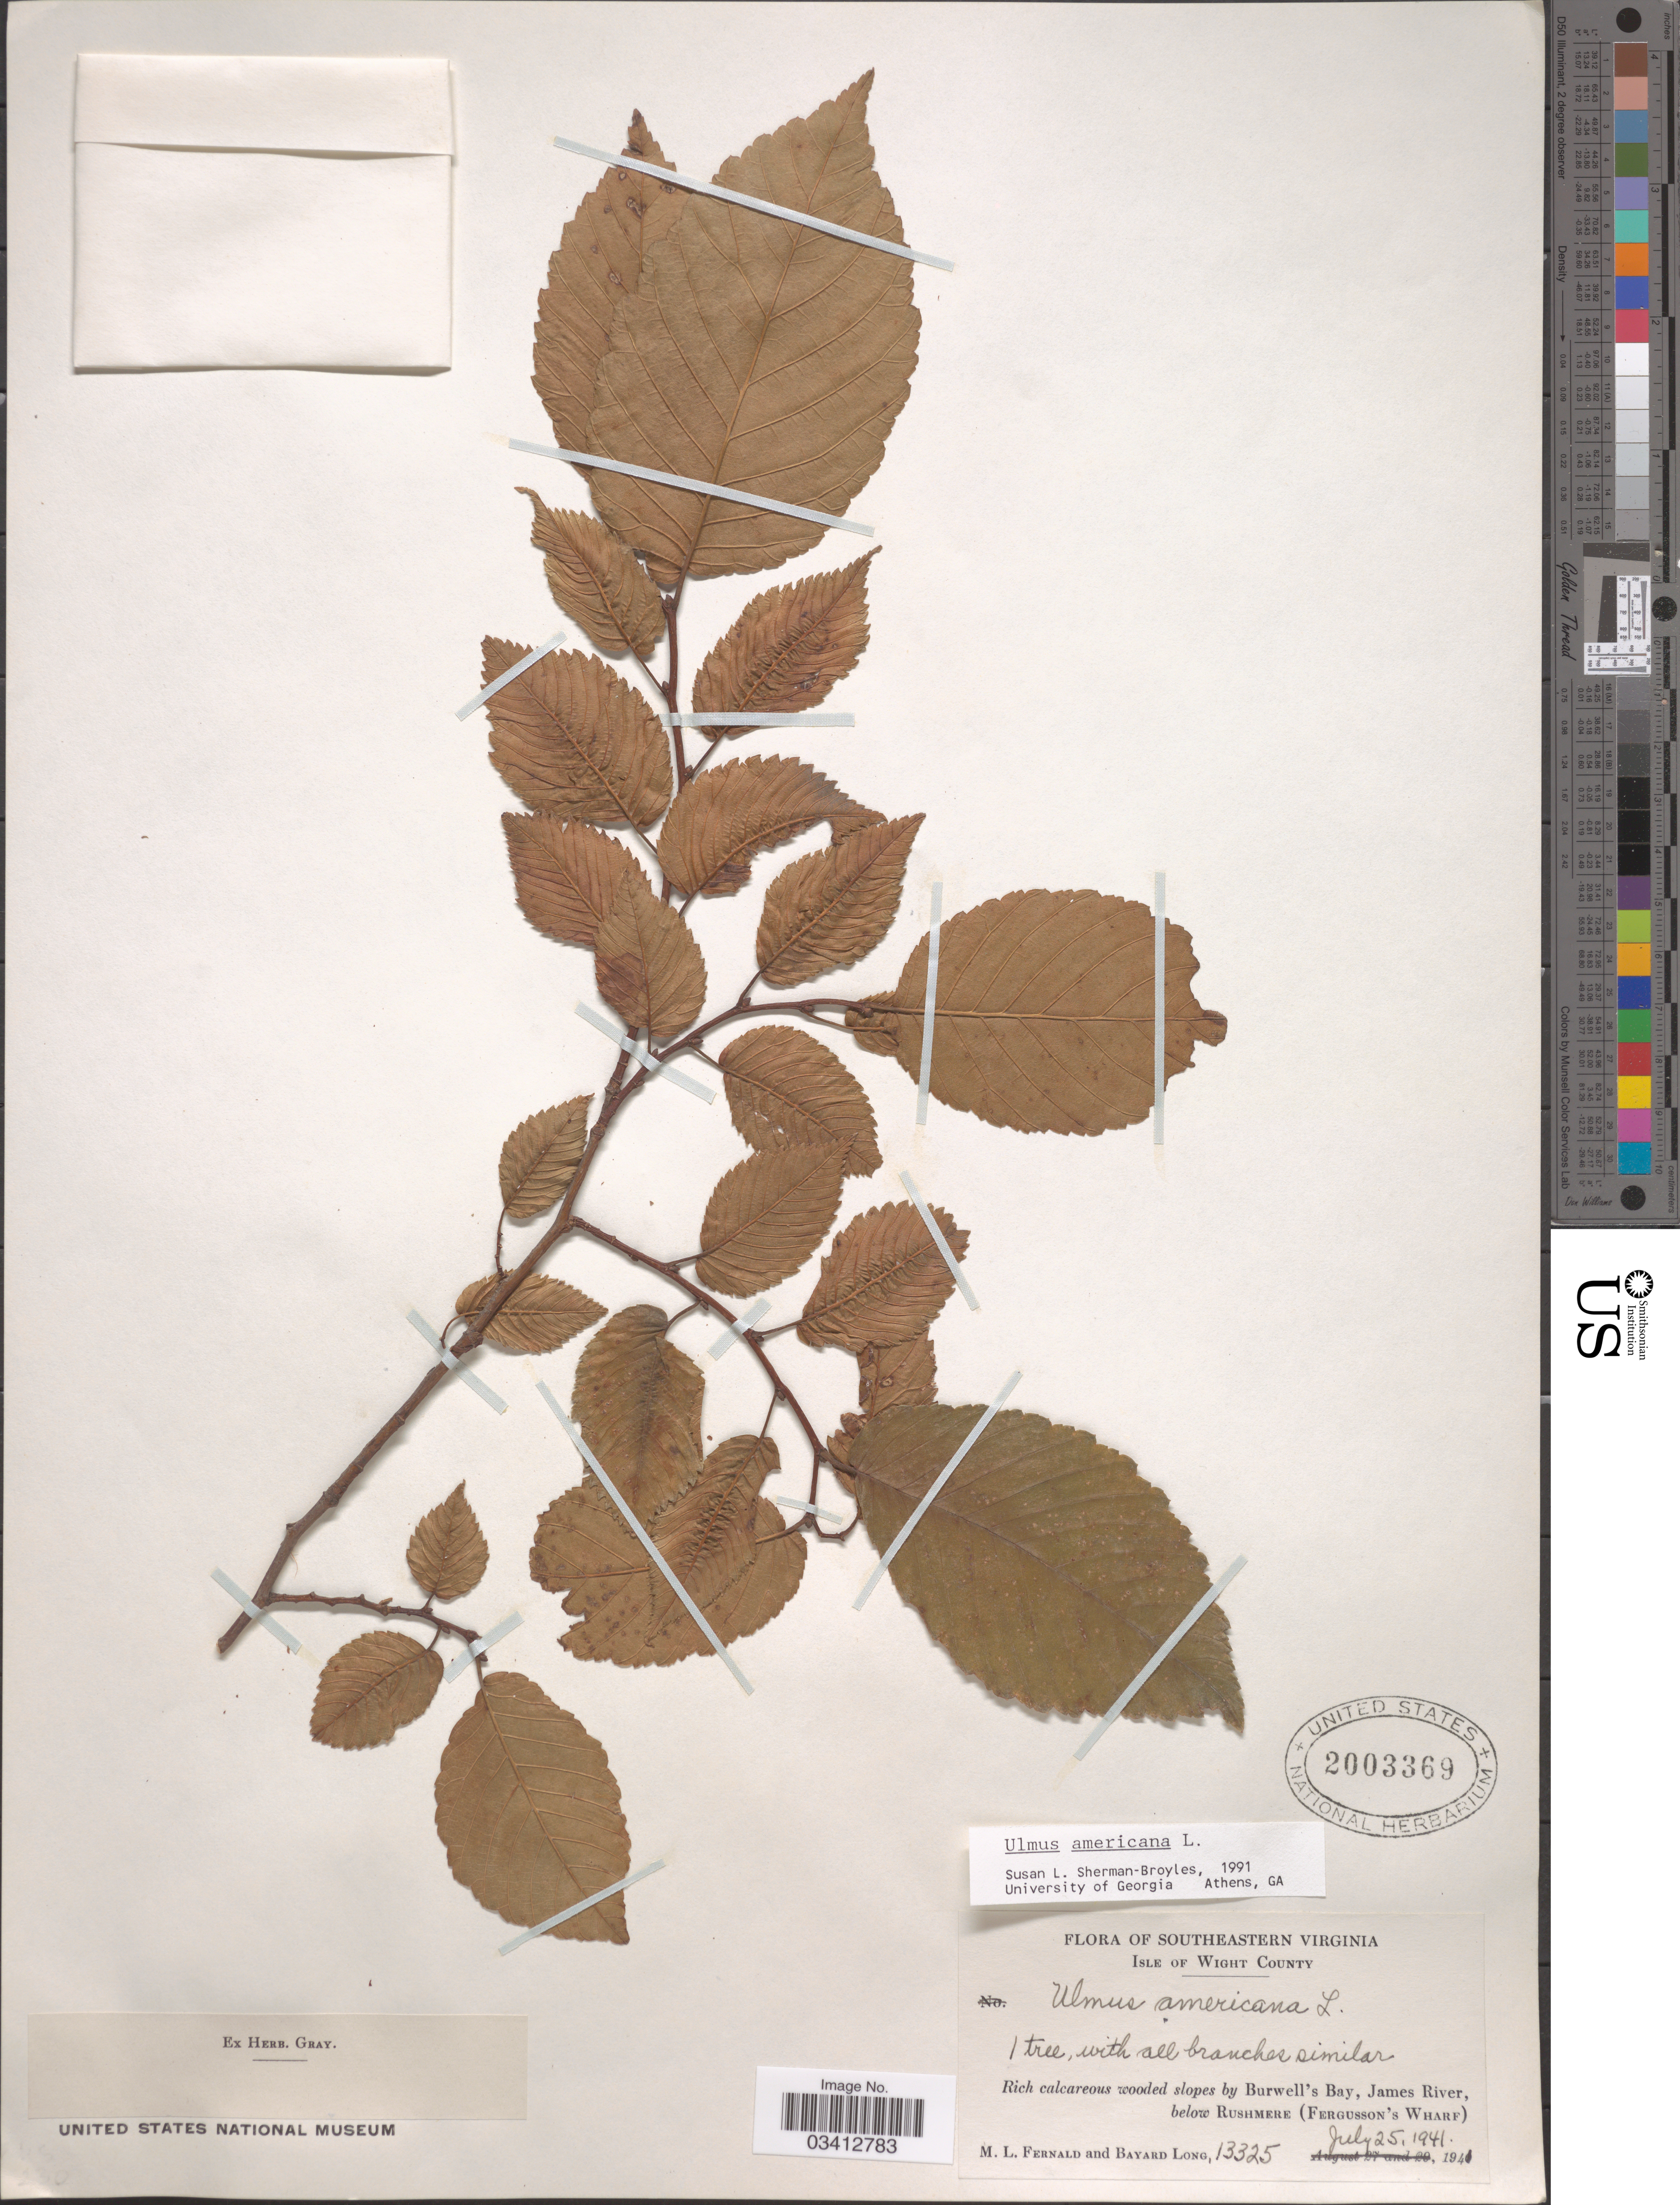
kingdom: Plantae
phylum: Tracheophyta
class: Magnoliopsida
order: Rosales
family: Ulmaceae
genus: Ulmus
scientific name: Ulmus americana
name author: L.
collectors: M. L. Fernald & B. Long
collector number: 13325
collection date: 1941-07-25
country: United States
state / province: Virginia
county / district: Isle of Wight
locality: Southeastern Virginia. Isle of Wight County. Slopes by Burwell's Bay, James River, below Rushmere (Fergusson's Wharf).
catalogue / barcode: US 2003369